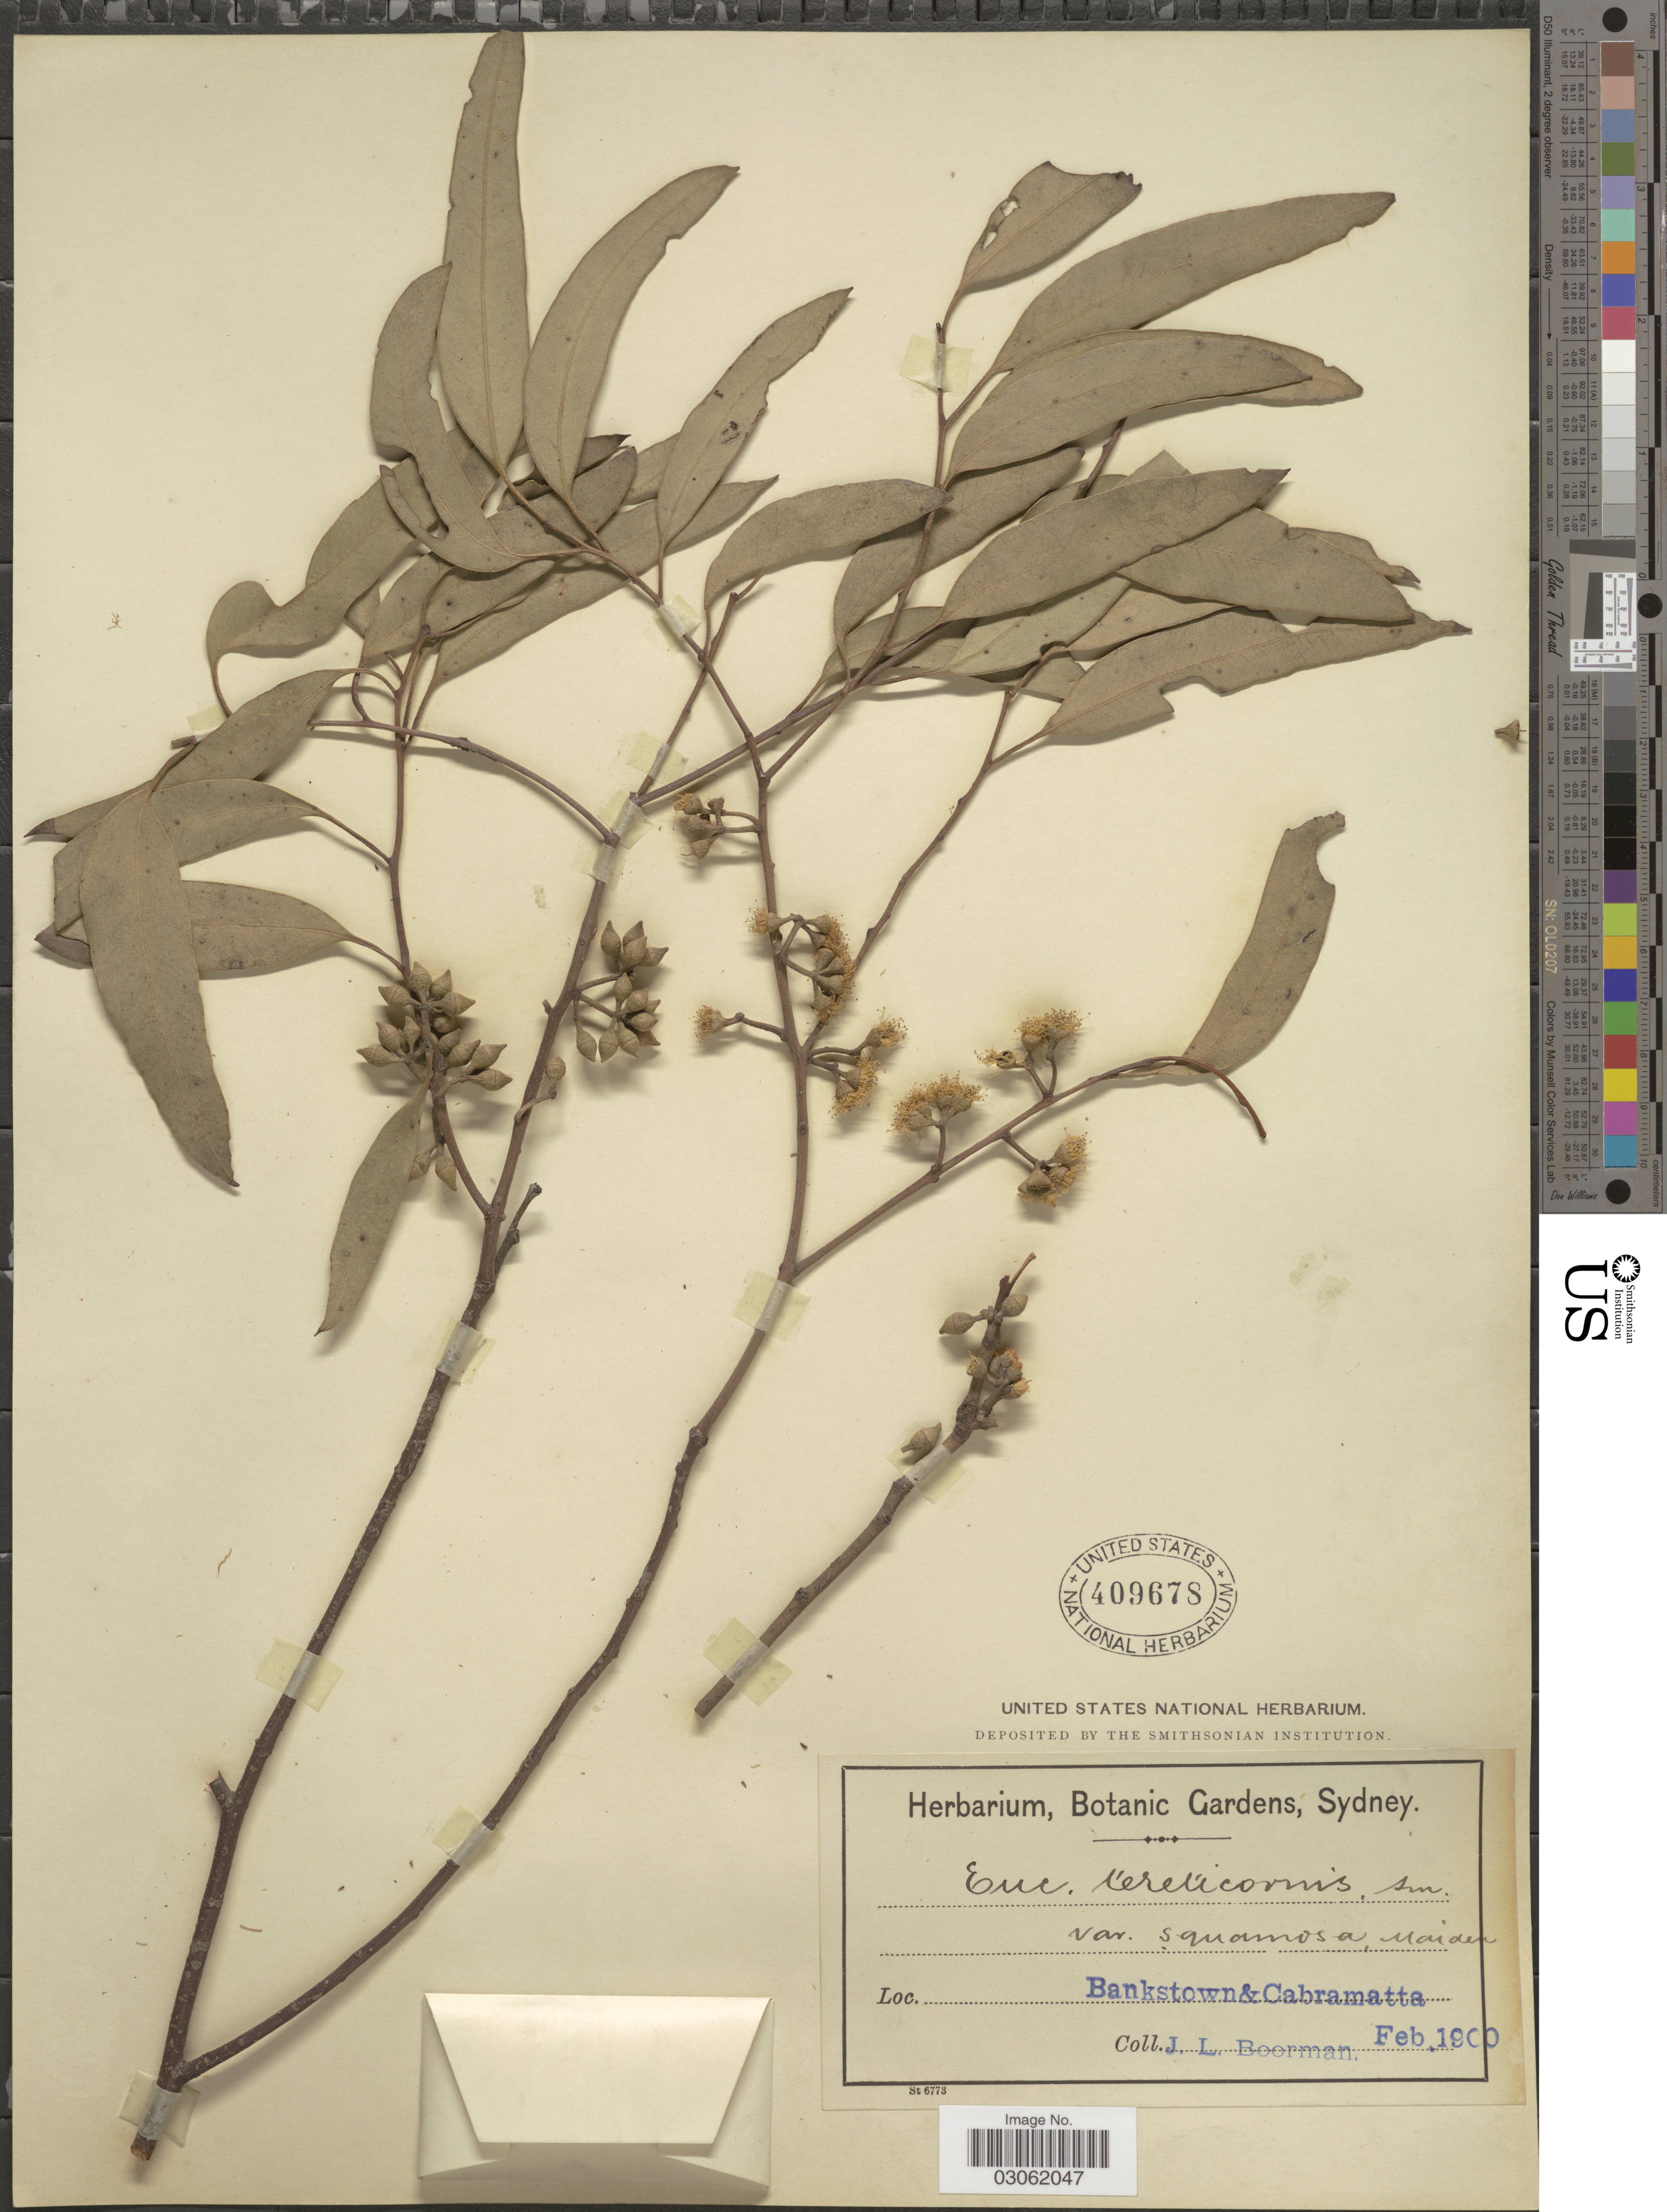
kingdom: Plantae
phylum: Tracheophyta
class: Magnoliopsida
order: Myrtales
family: Myrtaceae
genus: Eucalyptus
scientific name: Eucalyptus tereticornis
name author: Sm.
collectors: J. Boorman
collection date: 1900-02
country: Australia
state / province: New South Wales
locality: Bankstown & Cabramatta.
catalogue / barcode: US 409678